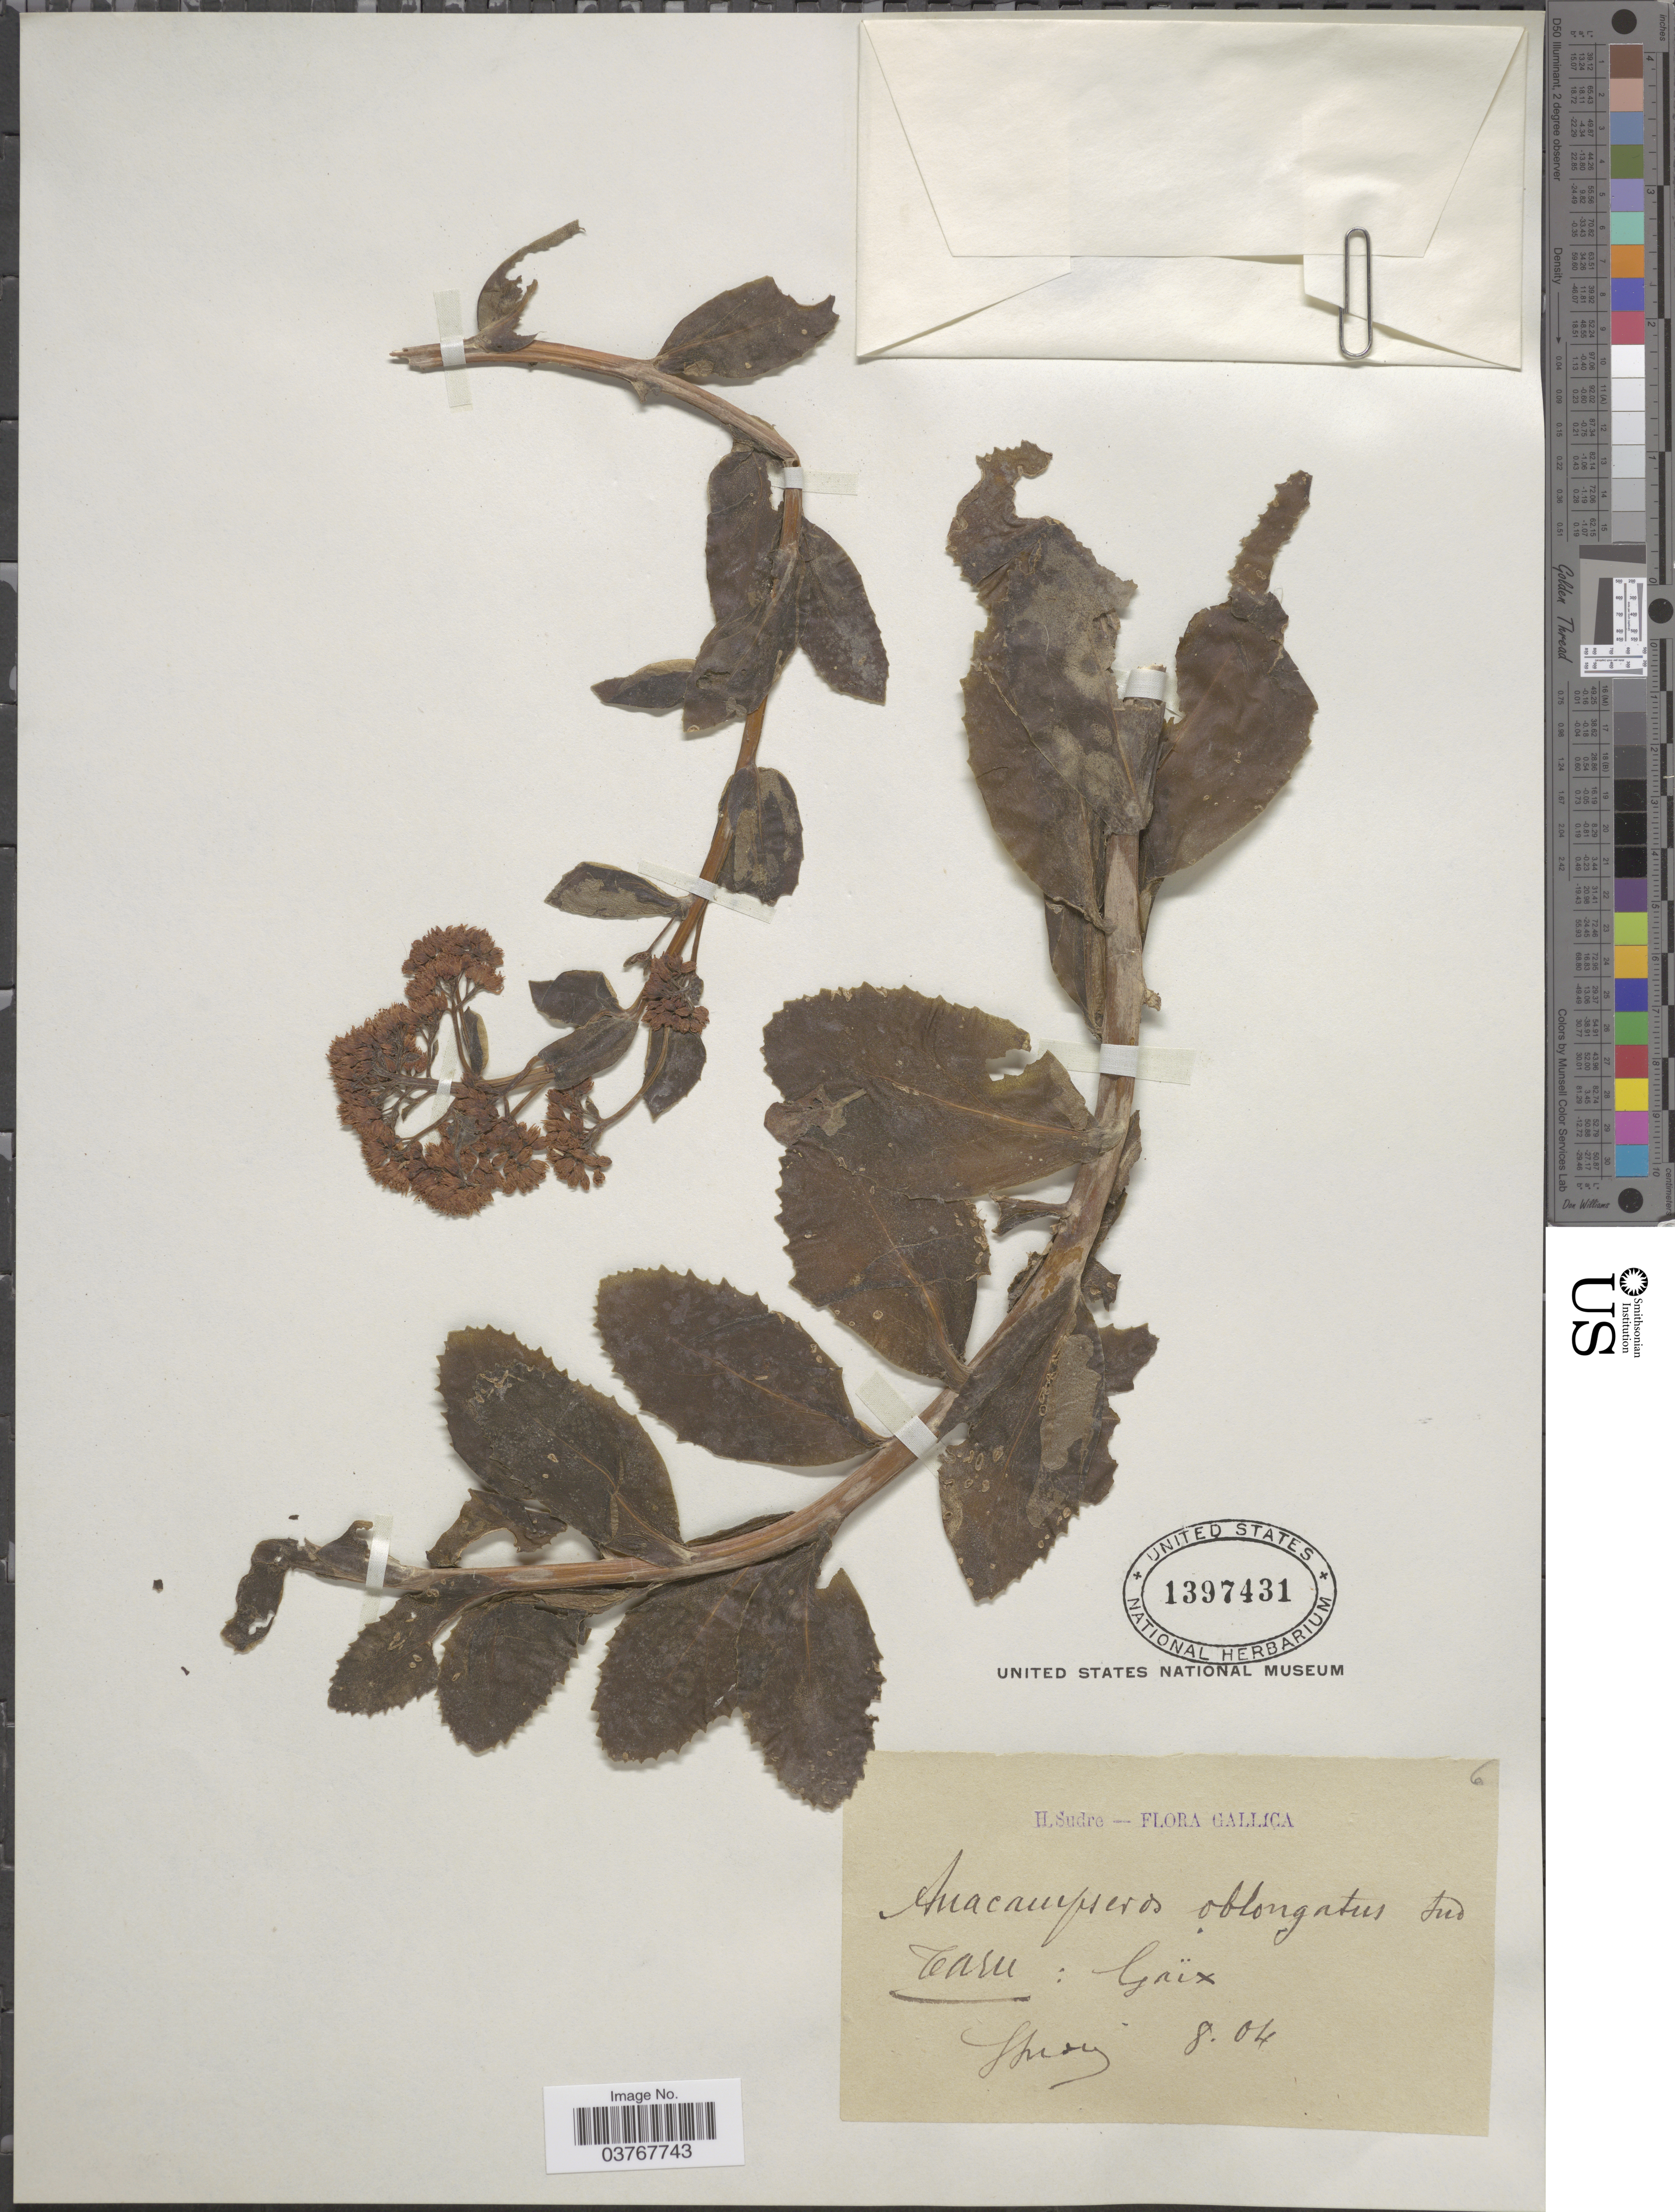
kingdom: Plantae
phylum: Tracheophyta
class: Magnoliopsida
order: Saxifragales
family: Crassulaceae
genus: Hylotelephium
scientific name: Hylotelephium telephium subsp. telephium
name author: (L.) H. Ohba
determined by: Strong, Mark T., (BOT), Smithsonian Institution - National Museum of Natural History (UNITED STATES)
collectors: H. Sudre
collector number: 6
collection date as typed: Transcribed d/m/y: /8/4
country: France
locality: Gallica. Caru: Caïs. [interpreted]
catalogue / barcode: US 1397431